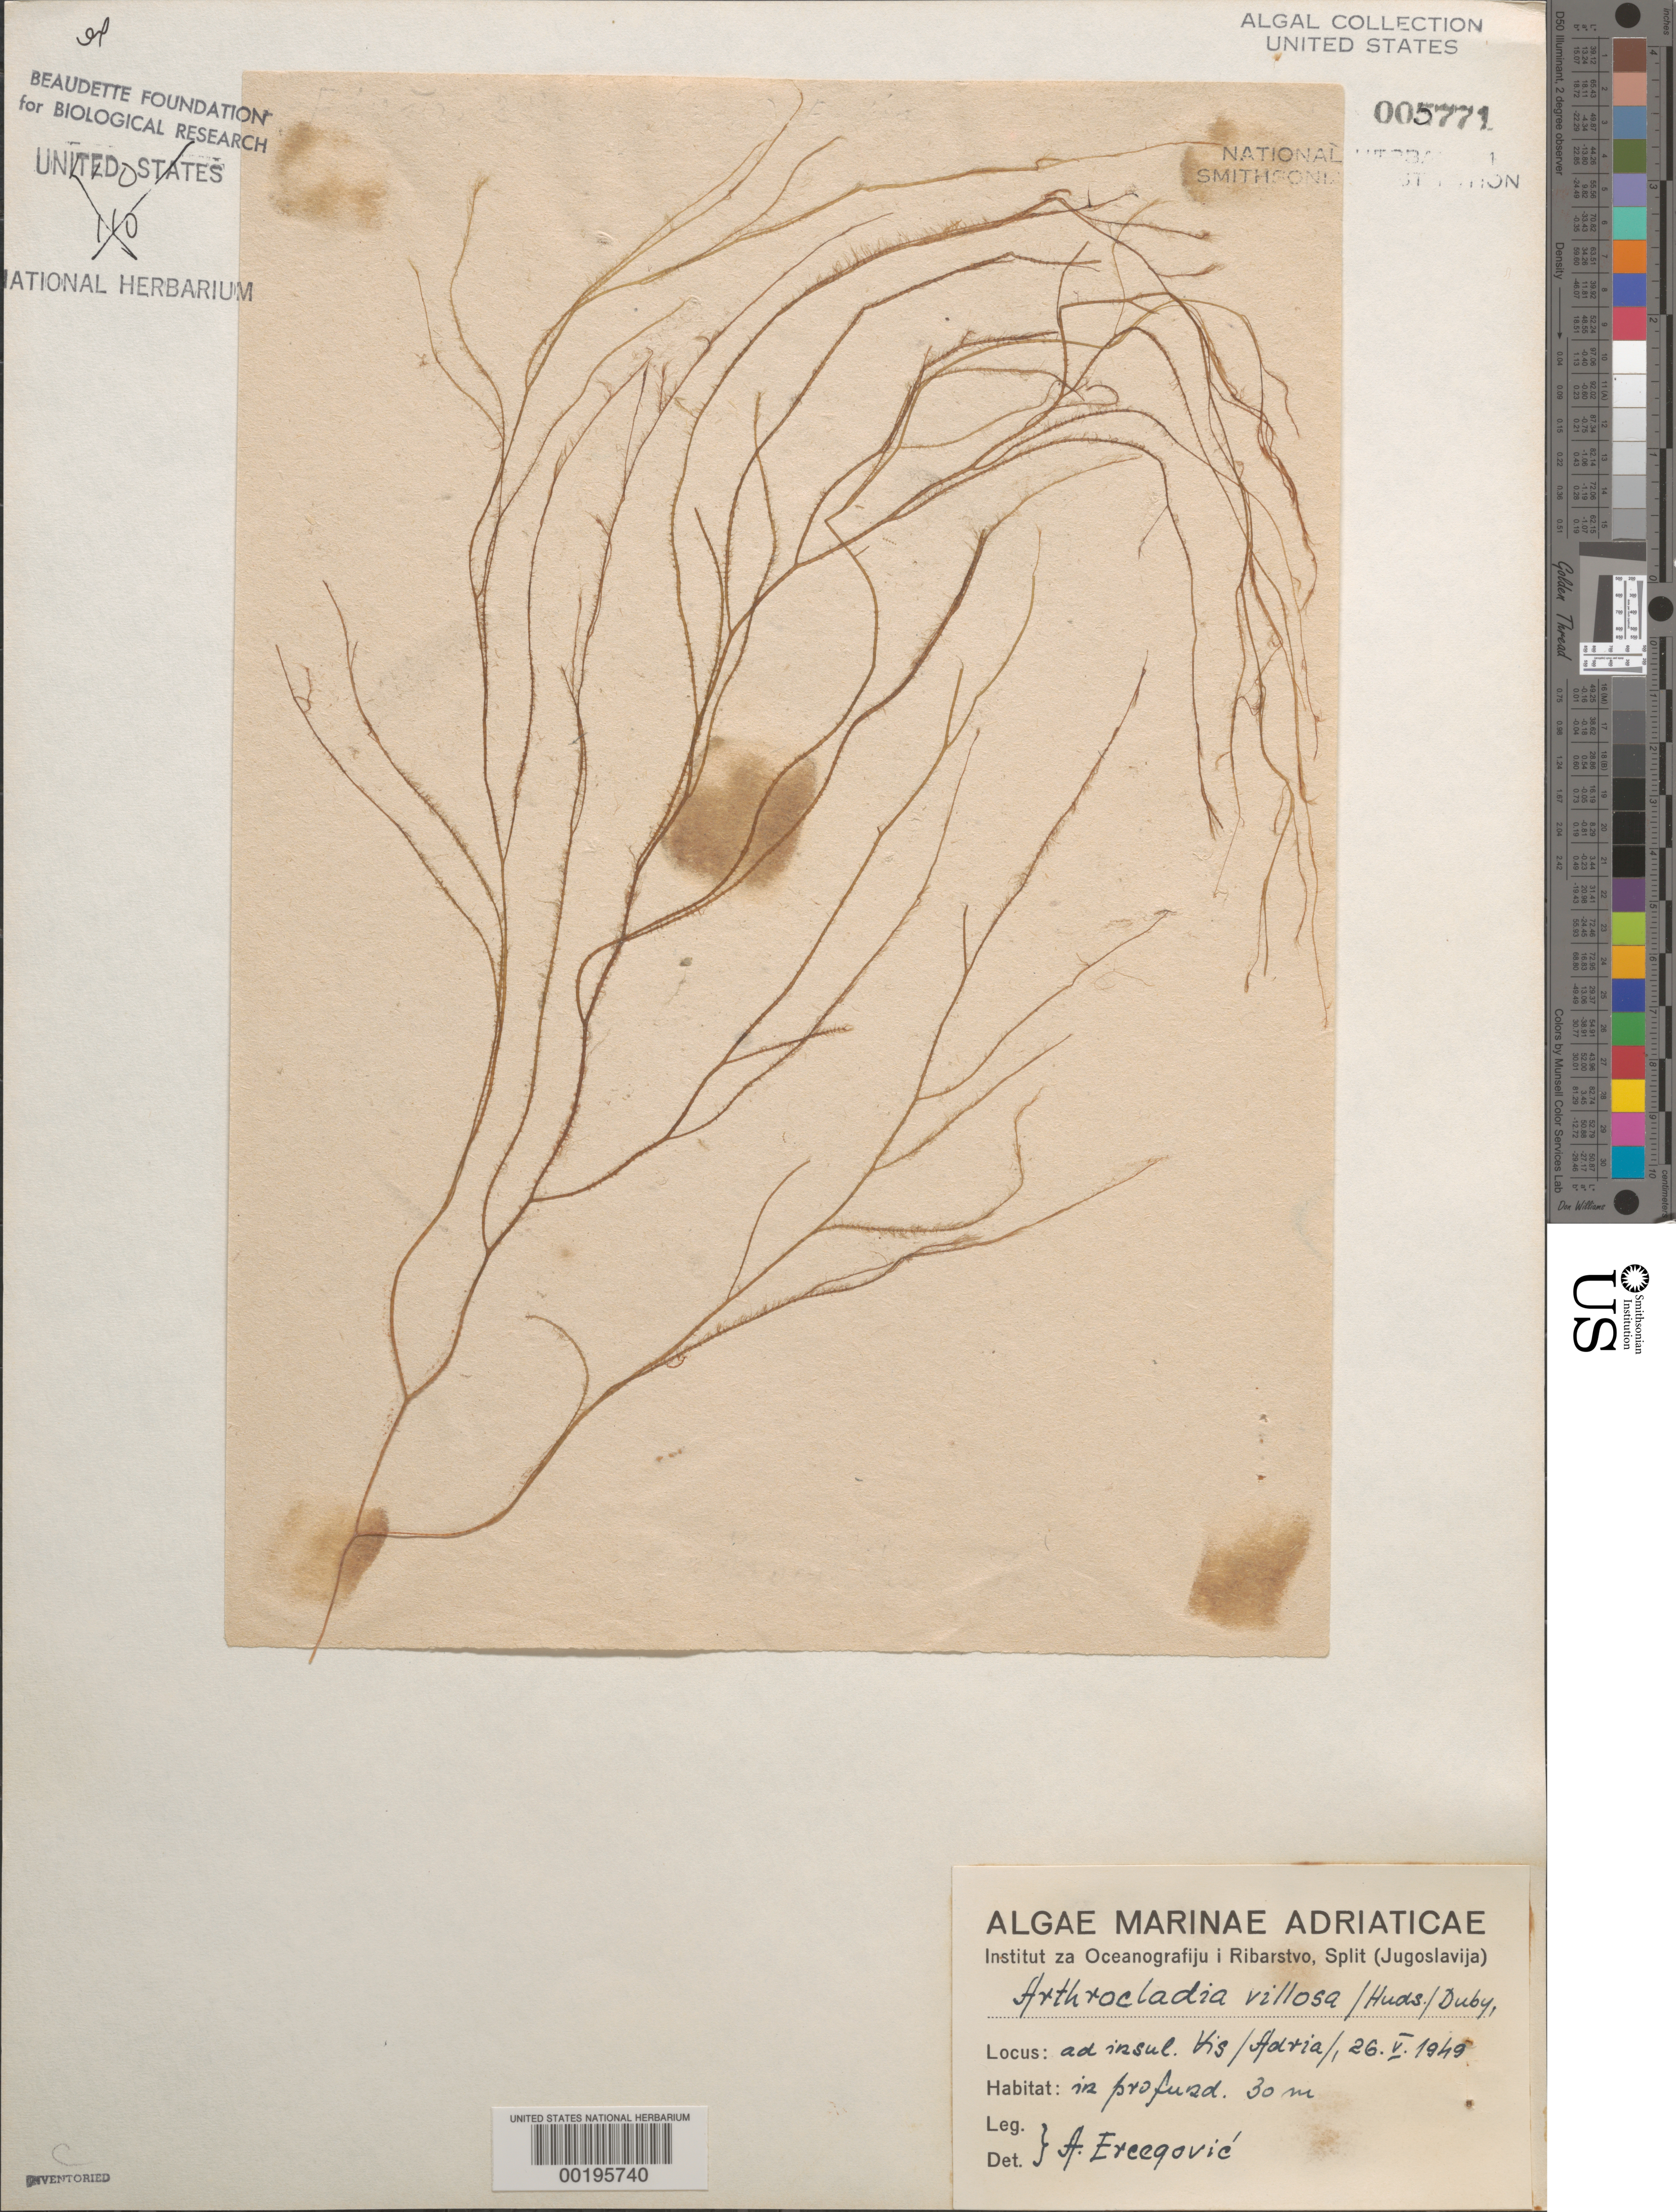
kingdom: Chromista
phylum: Ochrophyta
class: Phaeophyceae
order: Desmarestiales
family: Arthrocladiaceae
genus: Arthrocladia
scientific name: Arthrocladia villosa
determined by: Ercegovic, A.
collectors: A. Ercegovic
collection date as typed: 26 May 1949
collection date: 1949-05-26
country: Croatia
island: Vis Island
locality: Adriatic Sea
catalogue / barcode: US 5771